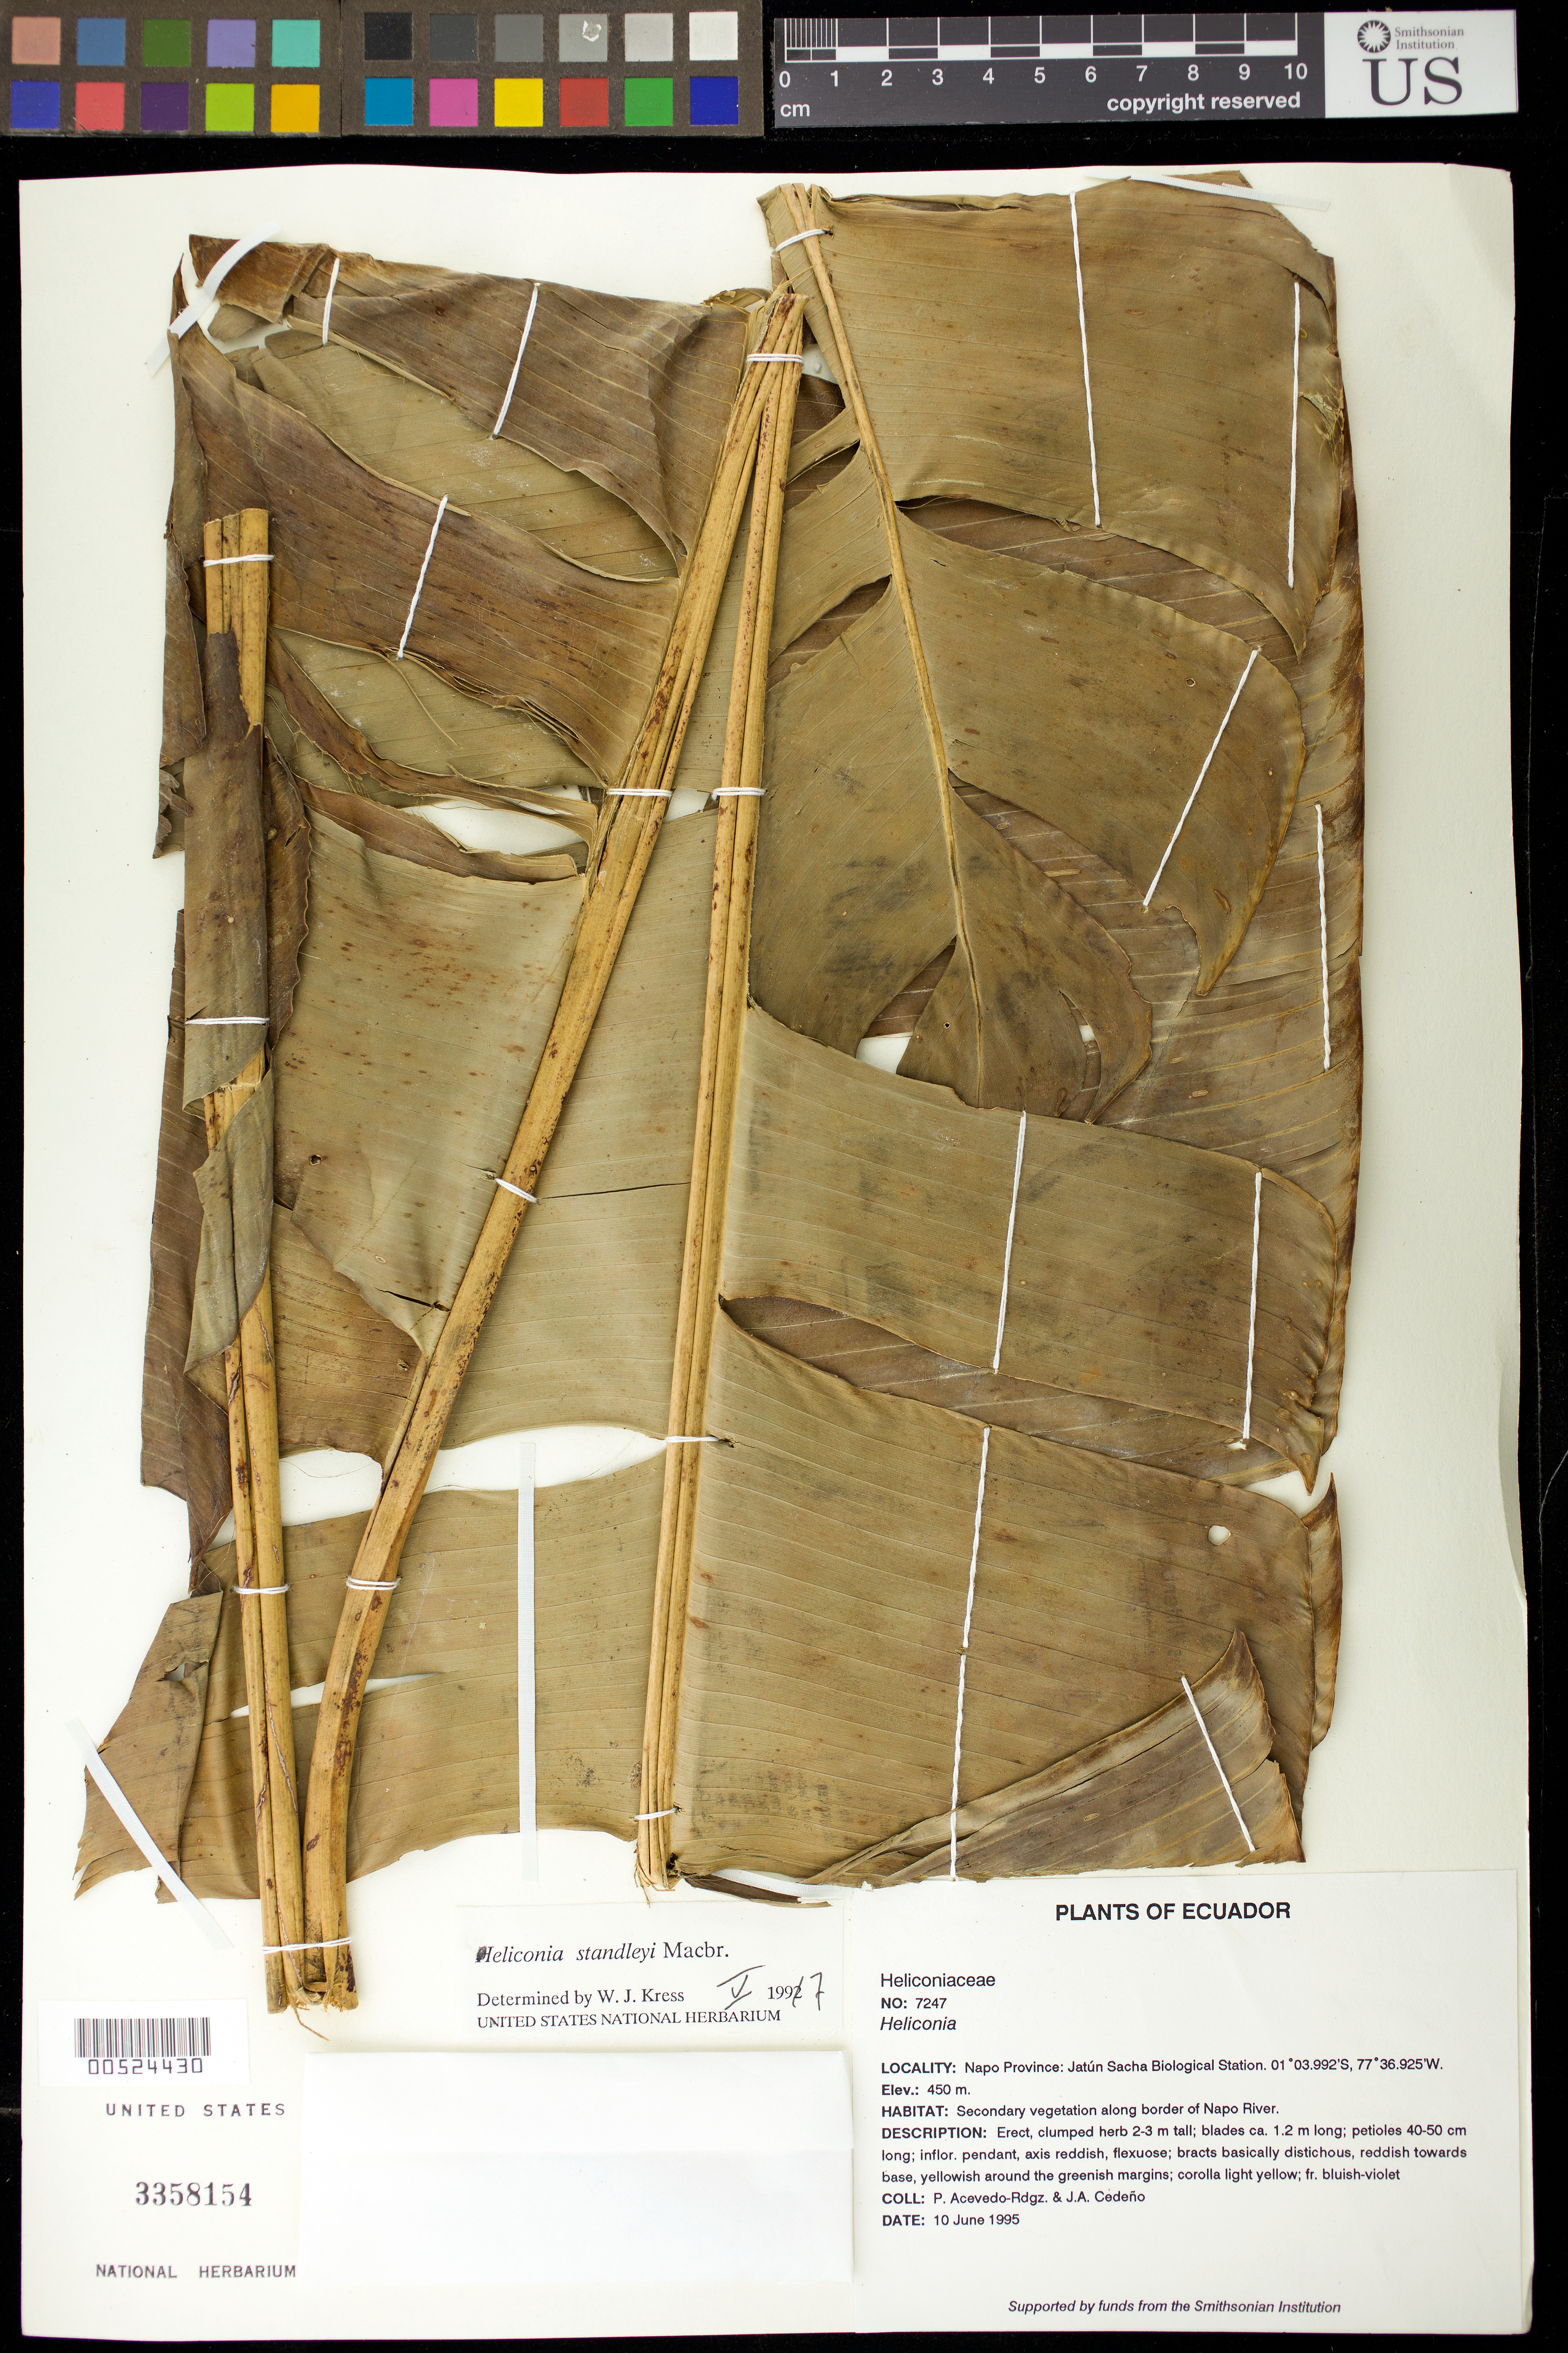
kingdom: Plantae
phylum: Tracheophyta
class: Liliopsida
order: Zingiberales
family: Heliconiaceae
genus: Heliconia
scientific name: Heliconia standleyi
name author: J.F. Macbr.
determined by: Kress, W. J., (US), Smithsonian Institution - National Museum of Natural History (UNITED STATES)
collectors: P. Acevedo-Rodr. & J. A. Cedeño M.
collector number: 7247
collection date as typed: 10 Jun 1995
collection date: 1995-06-10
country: Ecuador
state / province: Napo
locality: Napo Province: Jatún Sacha Biological Station.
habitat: Secondary vegetation along border of Napo River.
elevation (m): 450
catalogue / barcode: US 3358154